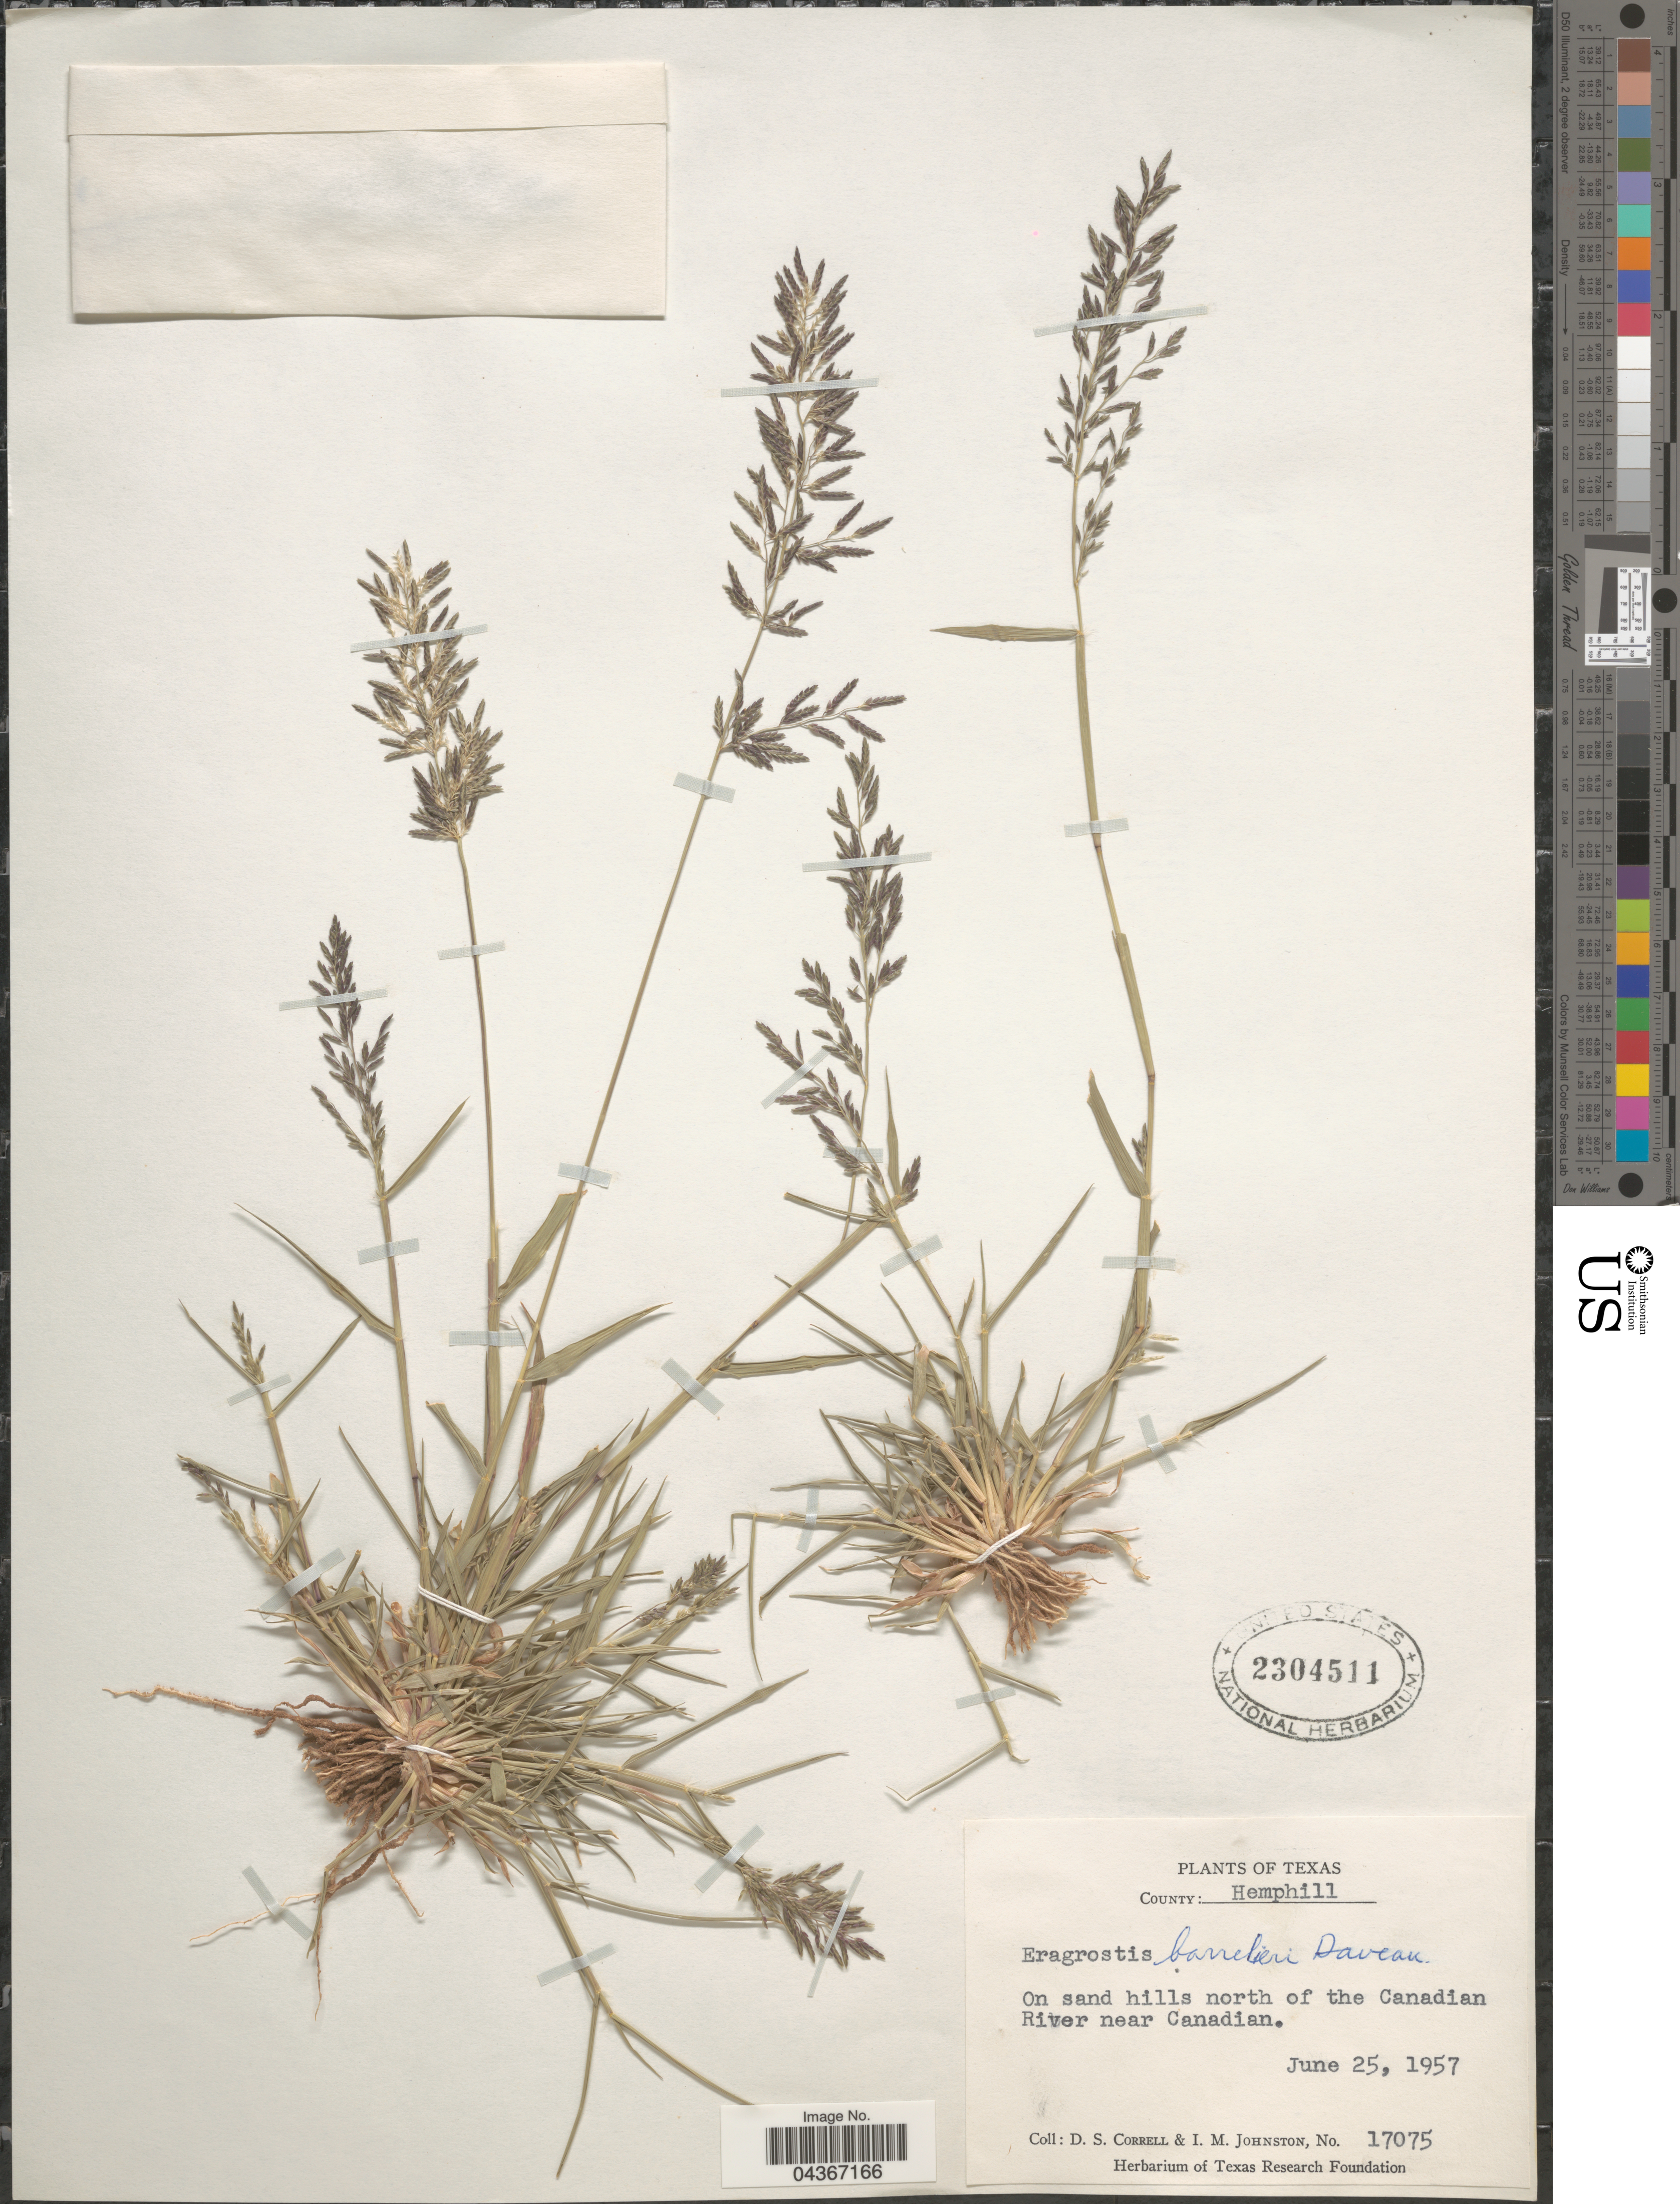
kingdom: Plantae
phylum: Tracheophyta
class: Liliopsida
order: Poales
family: Poaceae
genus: Eragrostis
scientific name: Eragrostis barrelieri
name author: Daveau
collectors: D. S. Correll & I.M. Johnston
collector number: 17075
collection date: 1957-06-25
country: United States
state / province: Texas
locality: County: Hemphill. On sand hills north of the Canadian River near Canadian.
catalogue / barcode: US 2304511